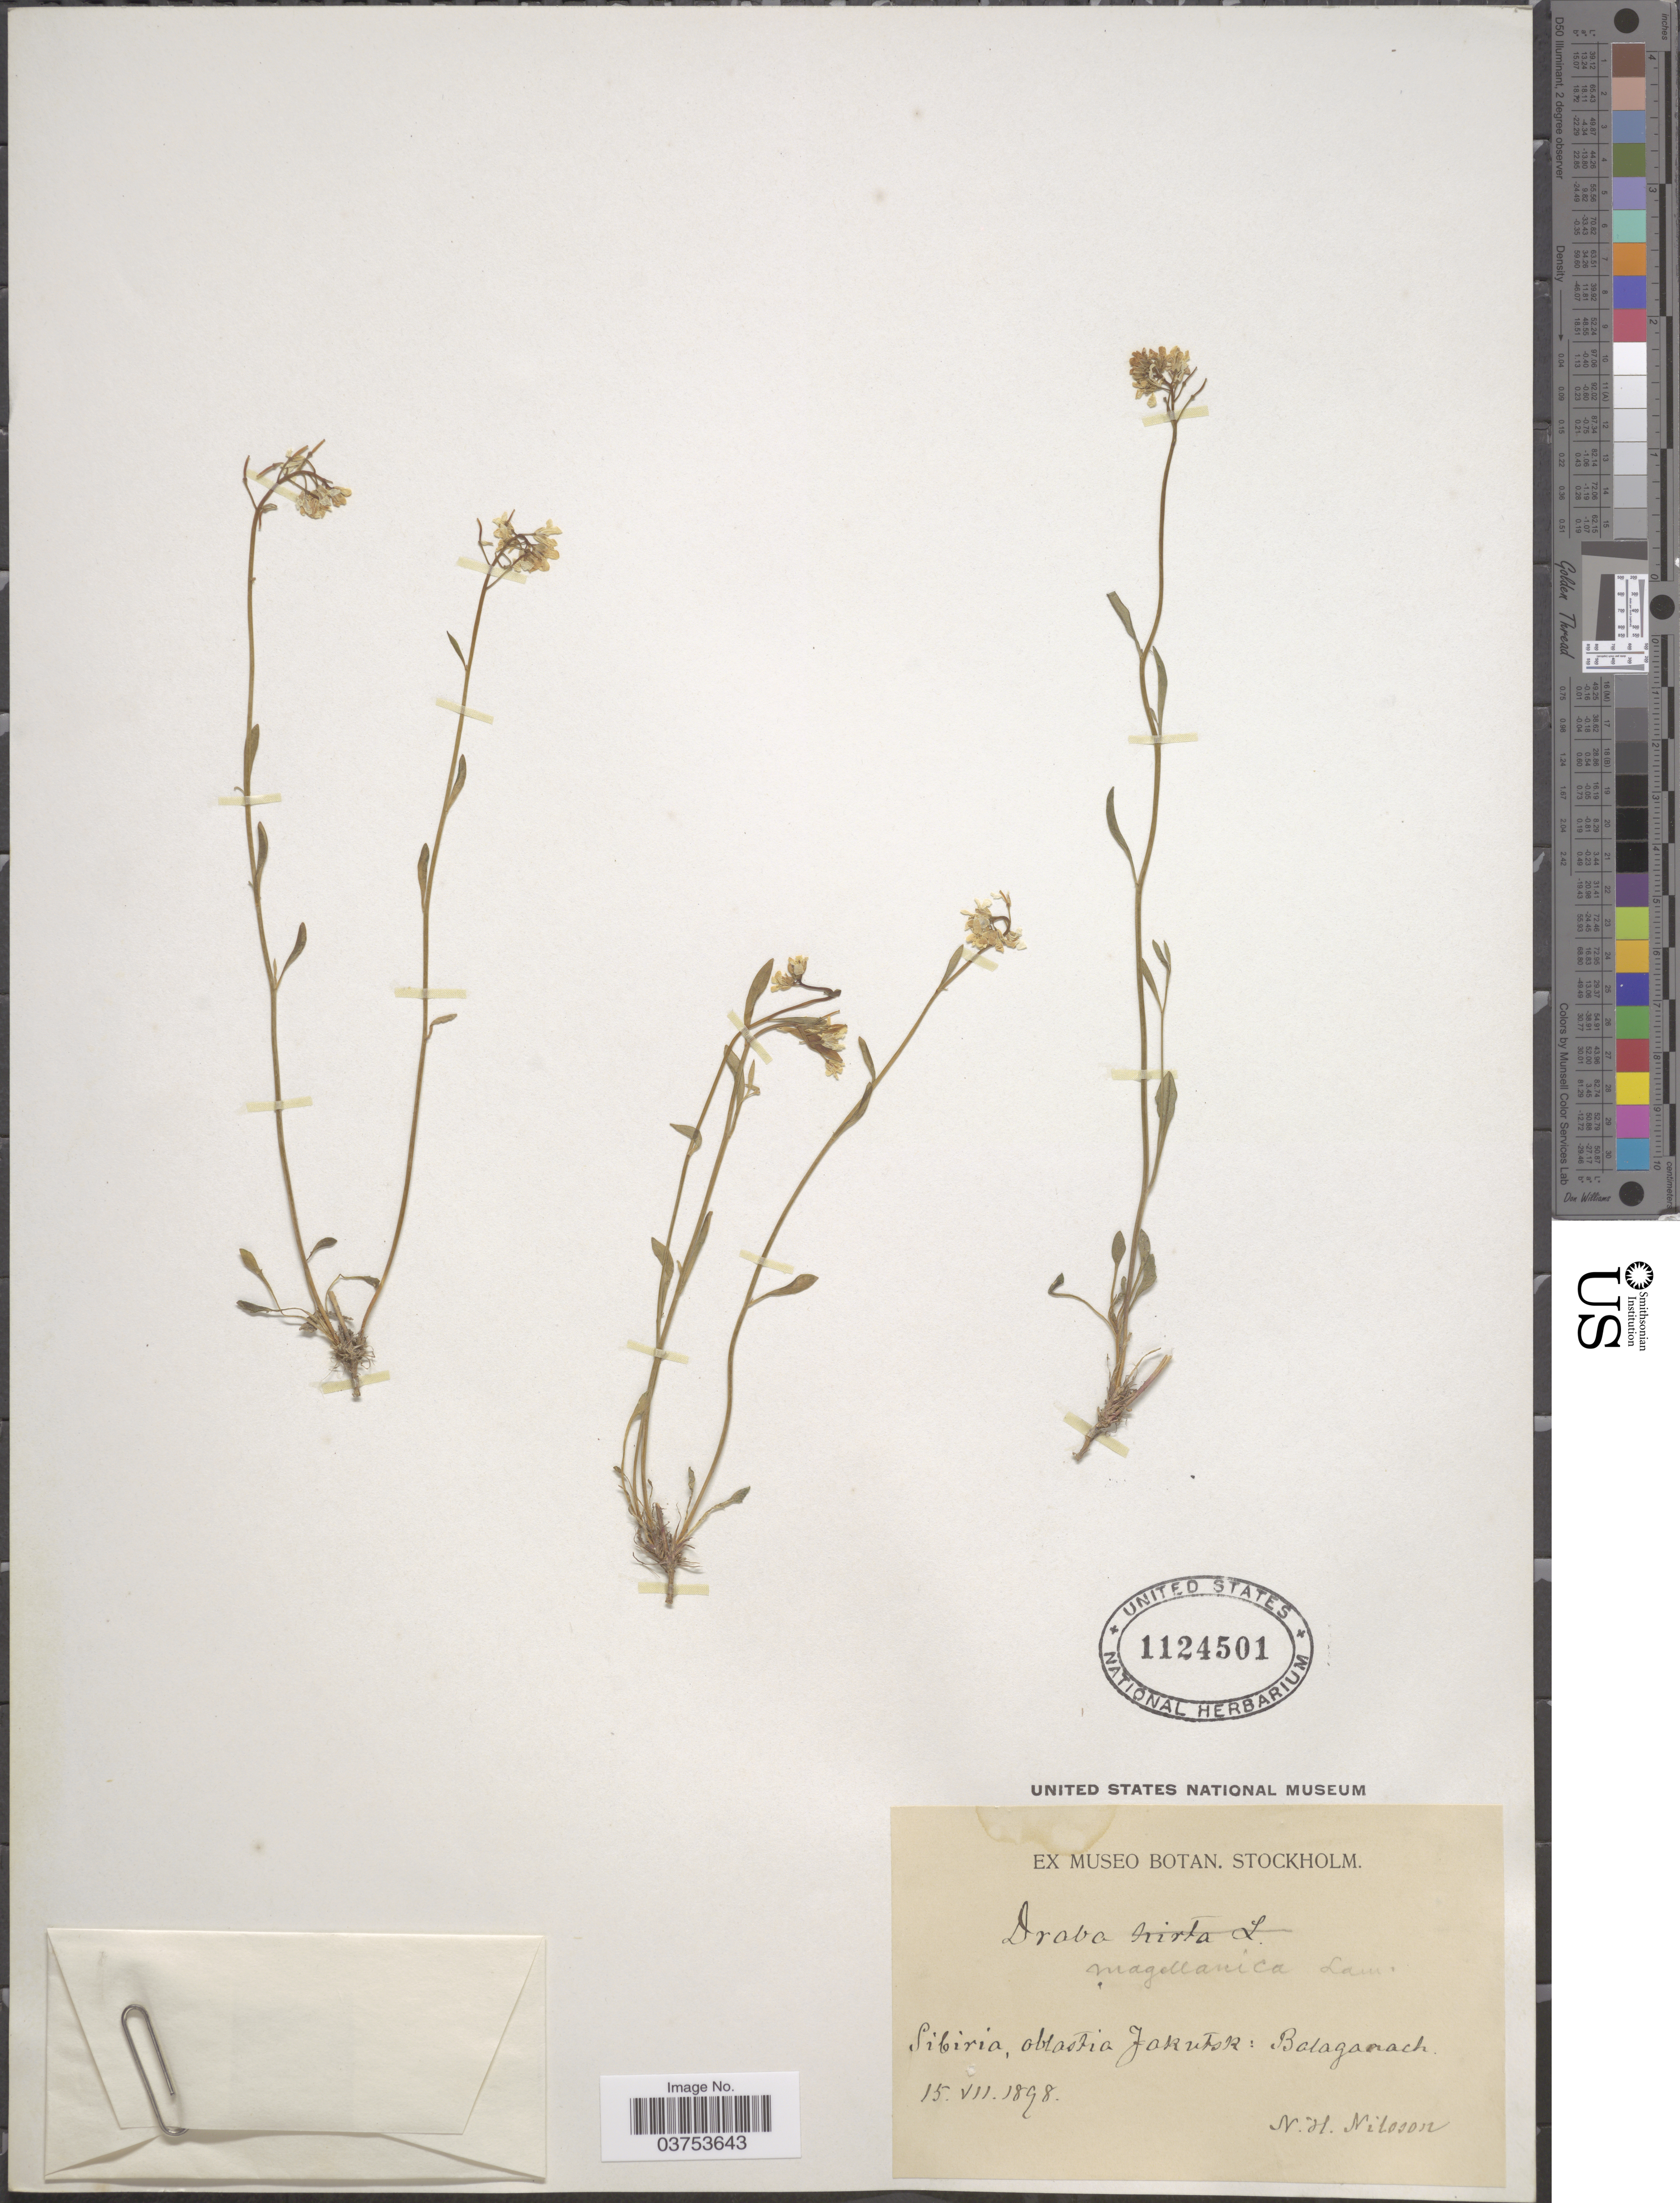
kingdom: Plantae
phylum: Tracheophyta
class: Magnoliopsida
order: Brassicales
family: Brassicaceae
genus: Draba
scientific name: Draba magellanica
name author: (A. Gray) Lam.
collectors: N. H. Nilsson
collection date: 1898-07-15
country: Russian Federation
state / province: Sakha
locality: Sibiria, oblastia Jakutsk: Balaganach.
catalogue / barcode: US 1124501